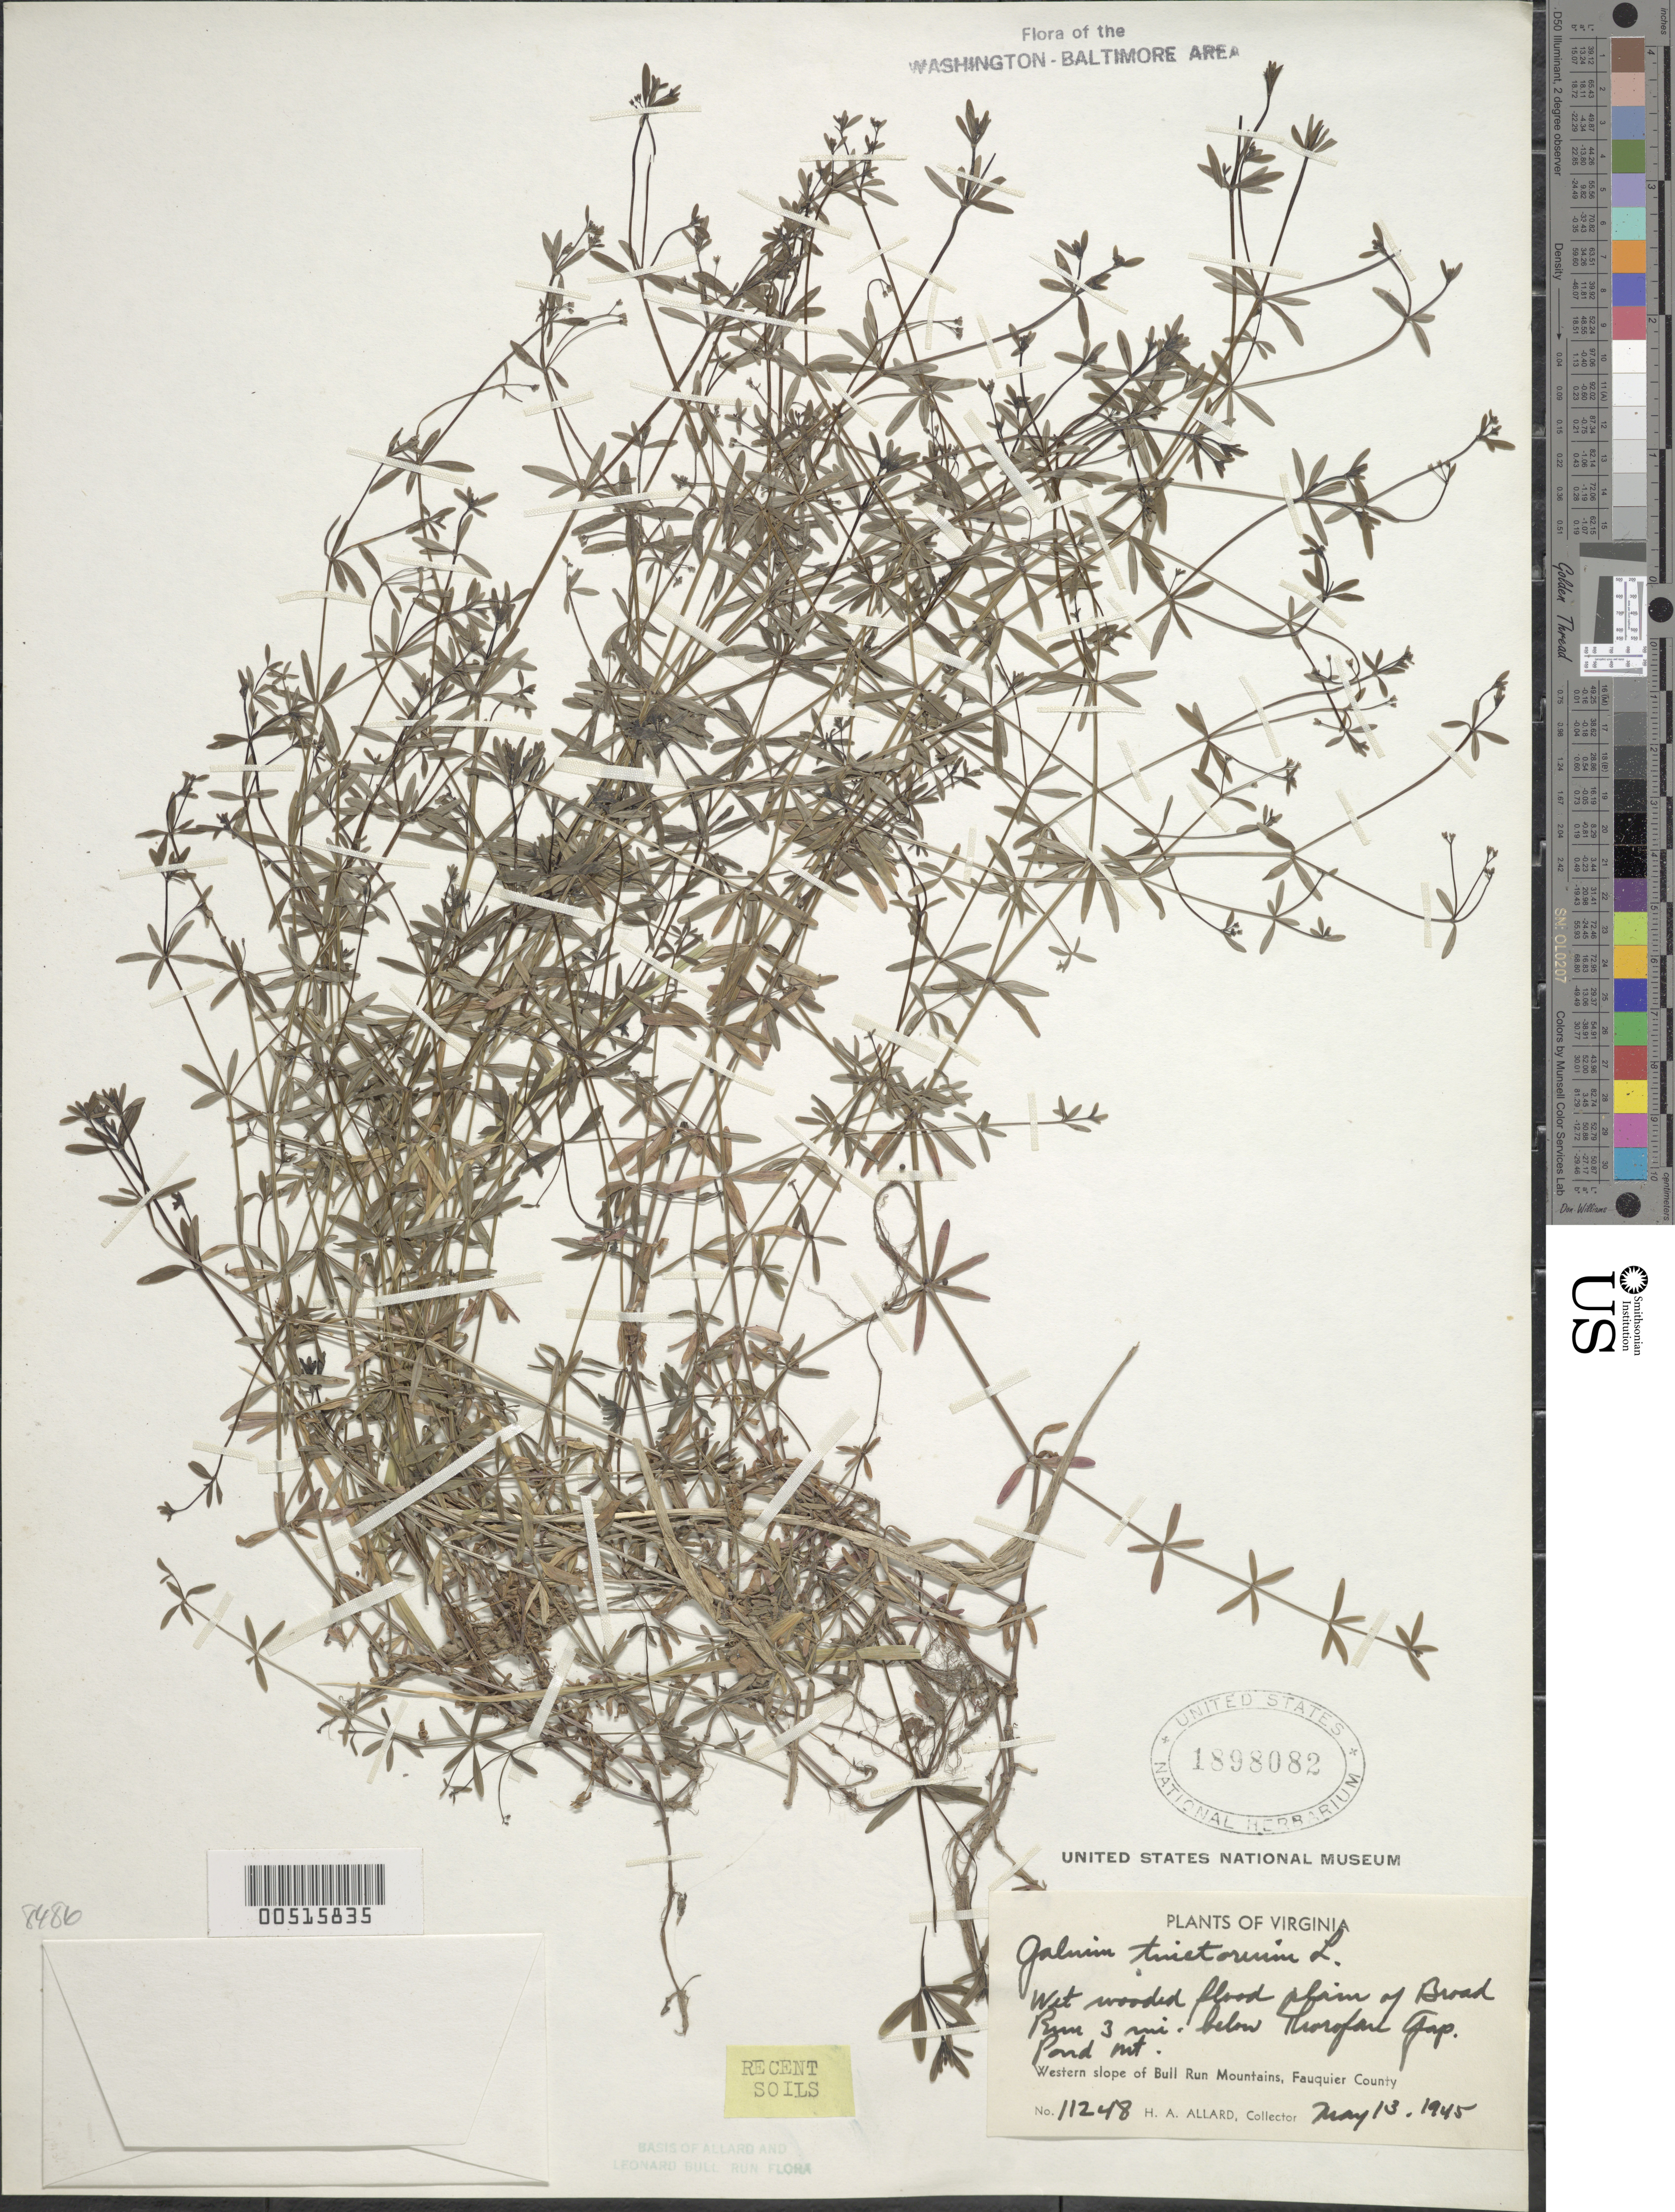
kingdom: Plantae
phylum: Tracheophyta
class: Magnoliopsida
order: Gentianales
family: Rubiaceae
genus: Galium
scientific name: Galium tinctorium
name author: (L.) Scop.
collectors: H. A. Allard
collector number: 11248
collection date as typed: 13 May 1945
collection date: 1945-05-13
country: United States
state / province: Virginia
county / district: Fauquier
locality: Broad Run 3 mi. below Thorofare Gap, Pond Mountain, W slope of Bull Run Mts. Bull Run Mountains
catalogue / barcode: US 1898082